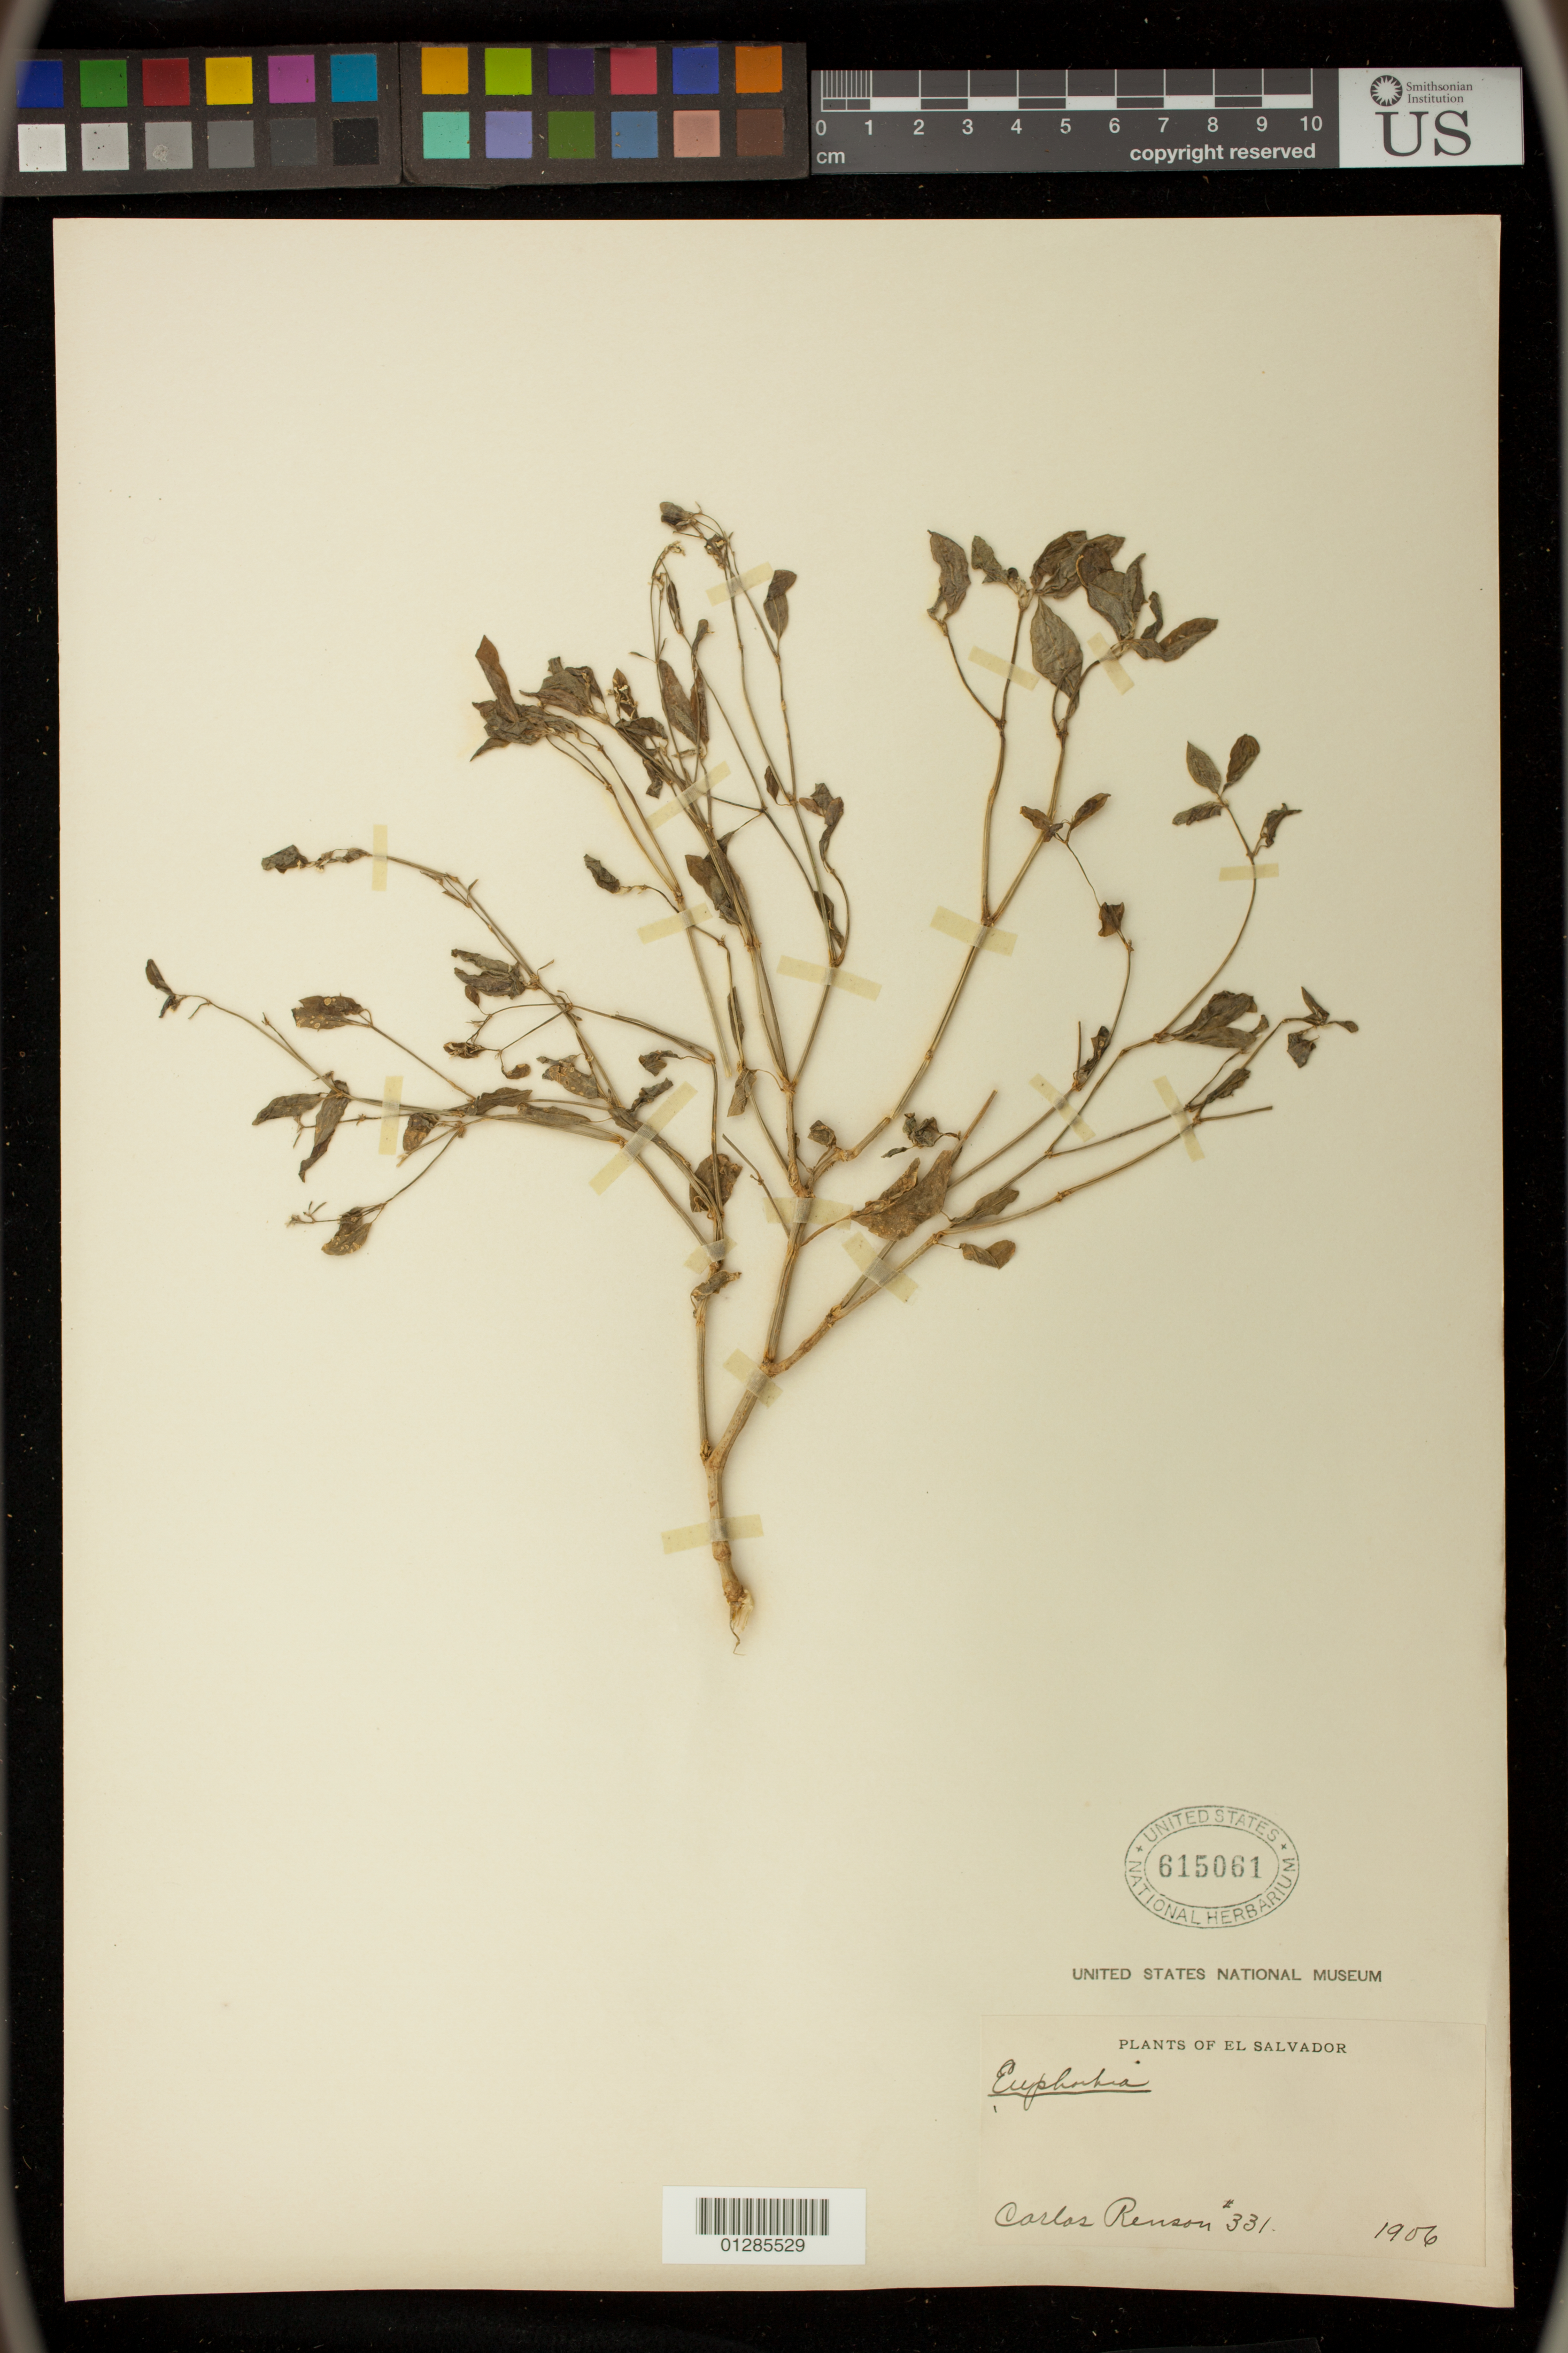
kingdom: Plantae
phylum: Tracheophyta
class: Magnoliopsida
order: Malpighiales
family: Euphorbiaceae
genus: Euphorbia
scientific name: Euphorbia graminea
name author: Jacq.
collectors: C. Renson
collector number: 331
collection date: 1906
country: El Salvador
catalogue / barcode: US 615061